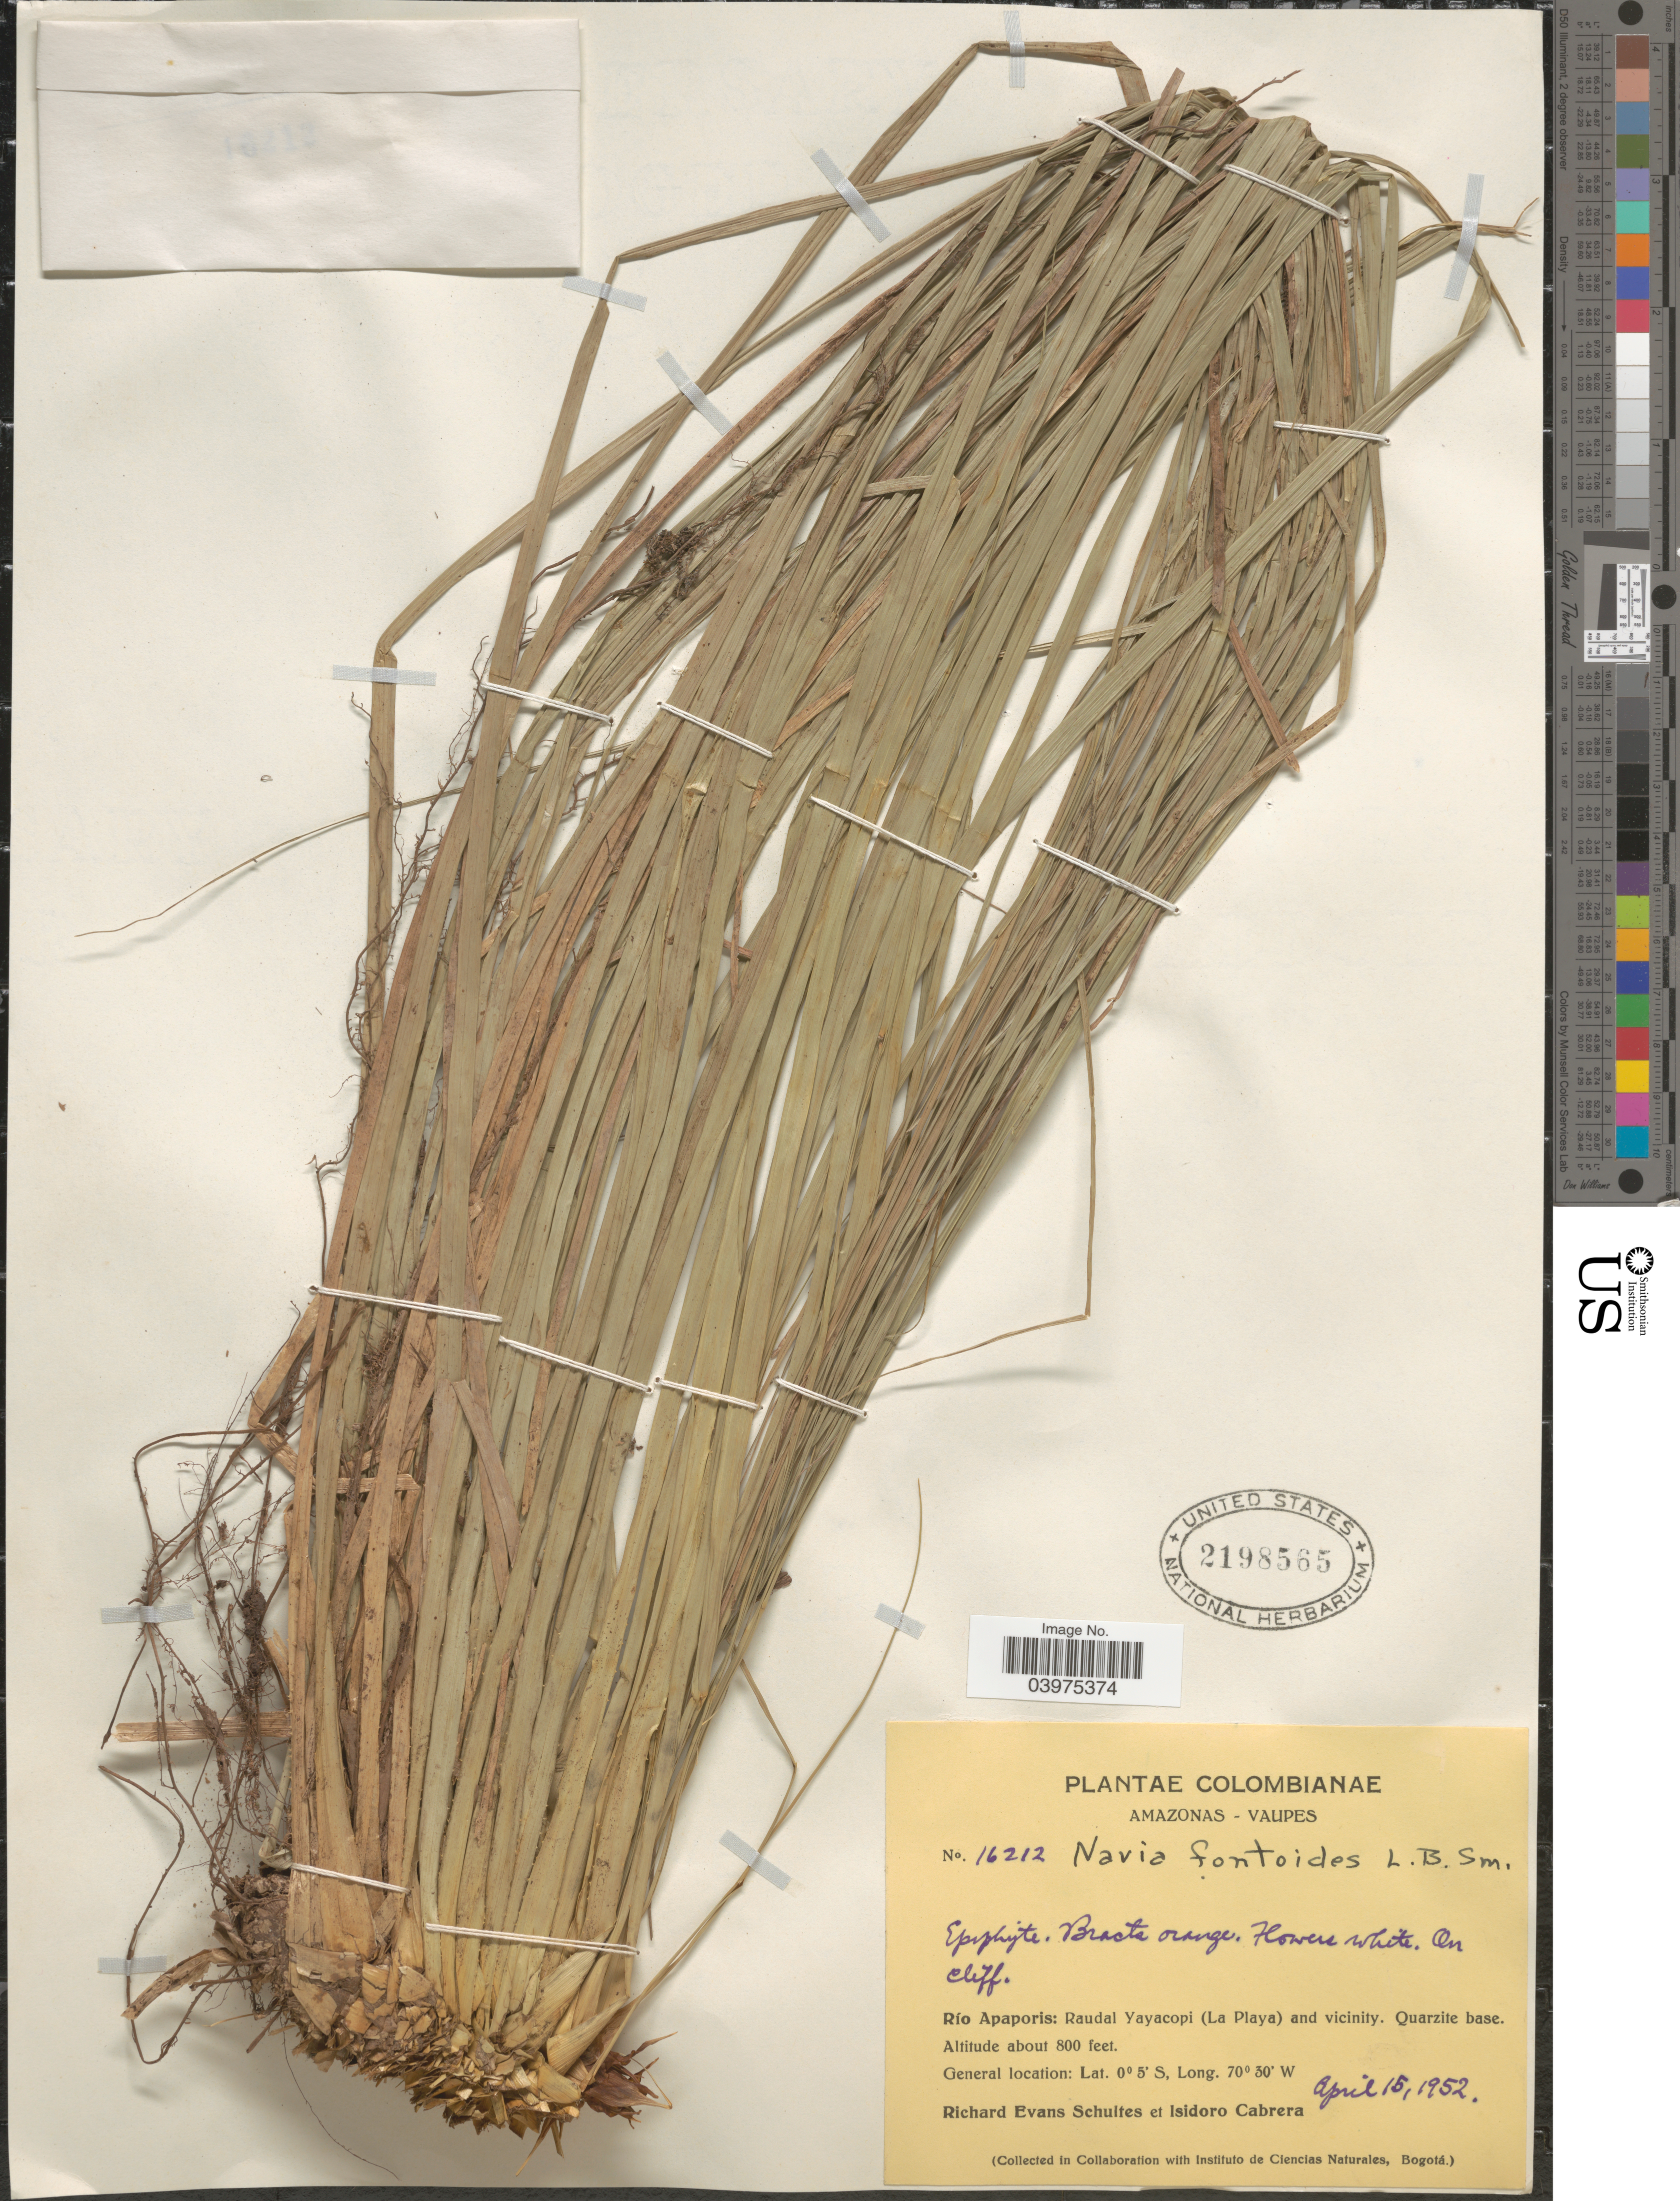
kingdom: Plantae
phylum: Tracheophyta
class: Liliopsida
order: Poales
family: Bromeliaceae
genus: Navia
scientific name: Navia fontoides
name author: L.B. Sm.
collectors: R. E. Schultes & I. Cabrera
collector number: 16212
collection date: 1952-04-15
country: Colombia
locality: Amazonas - Vaupes. Río Apaporis: Raudal Yaycopi (La Playa) and vicinity.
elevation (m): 244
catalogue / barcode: US 2198565